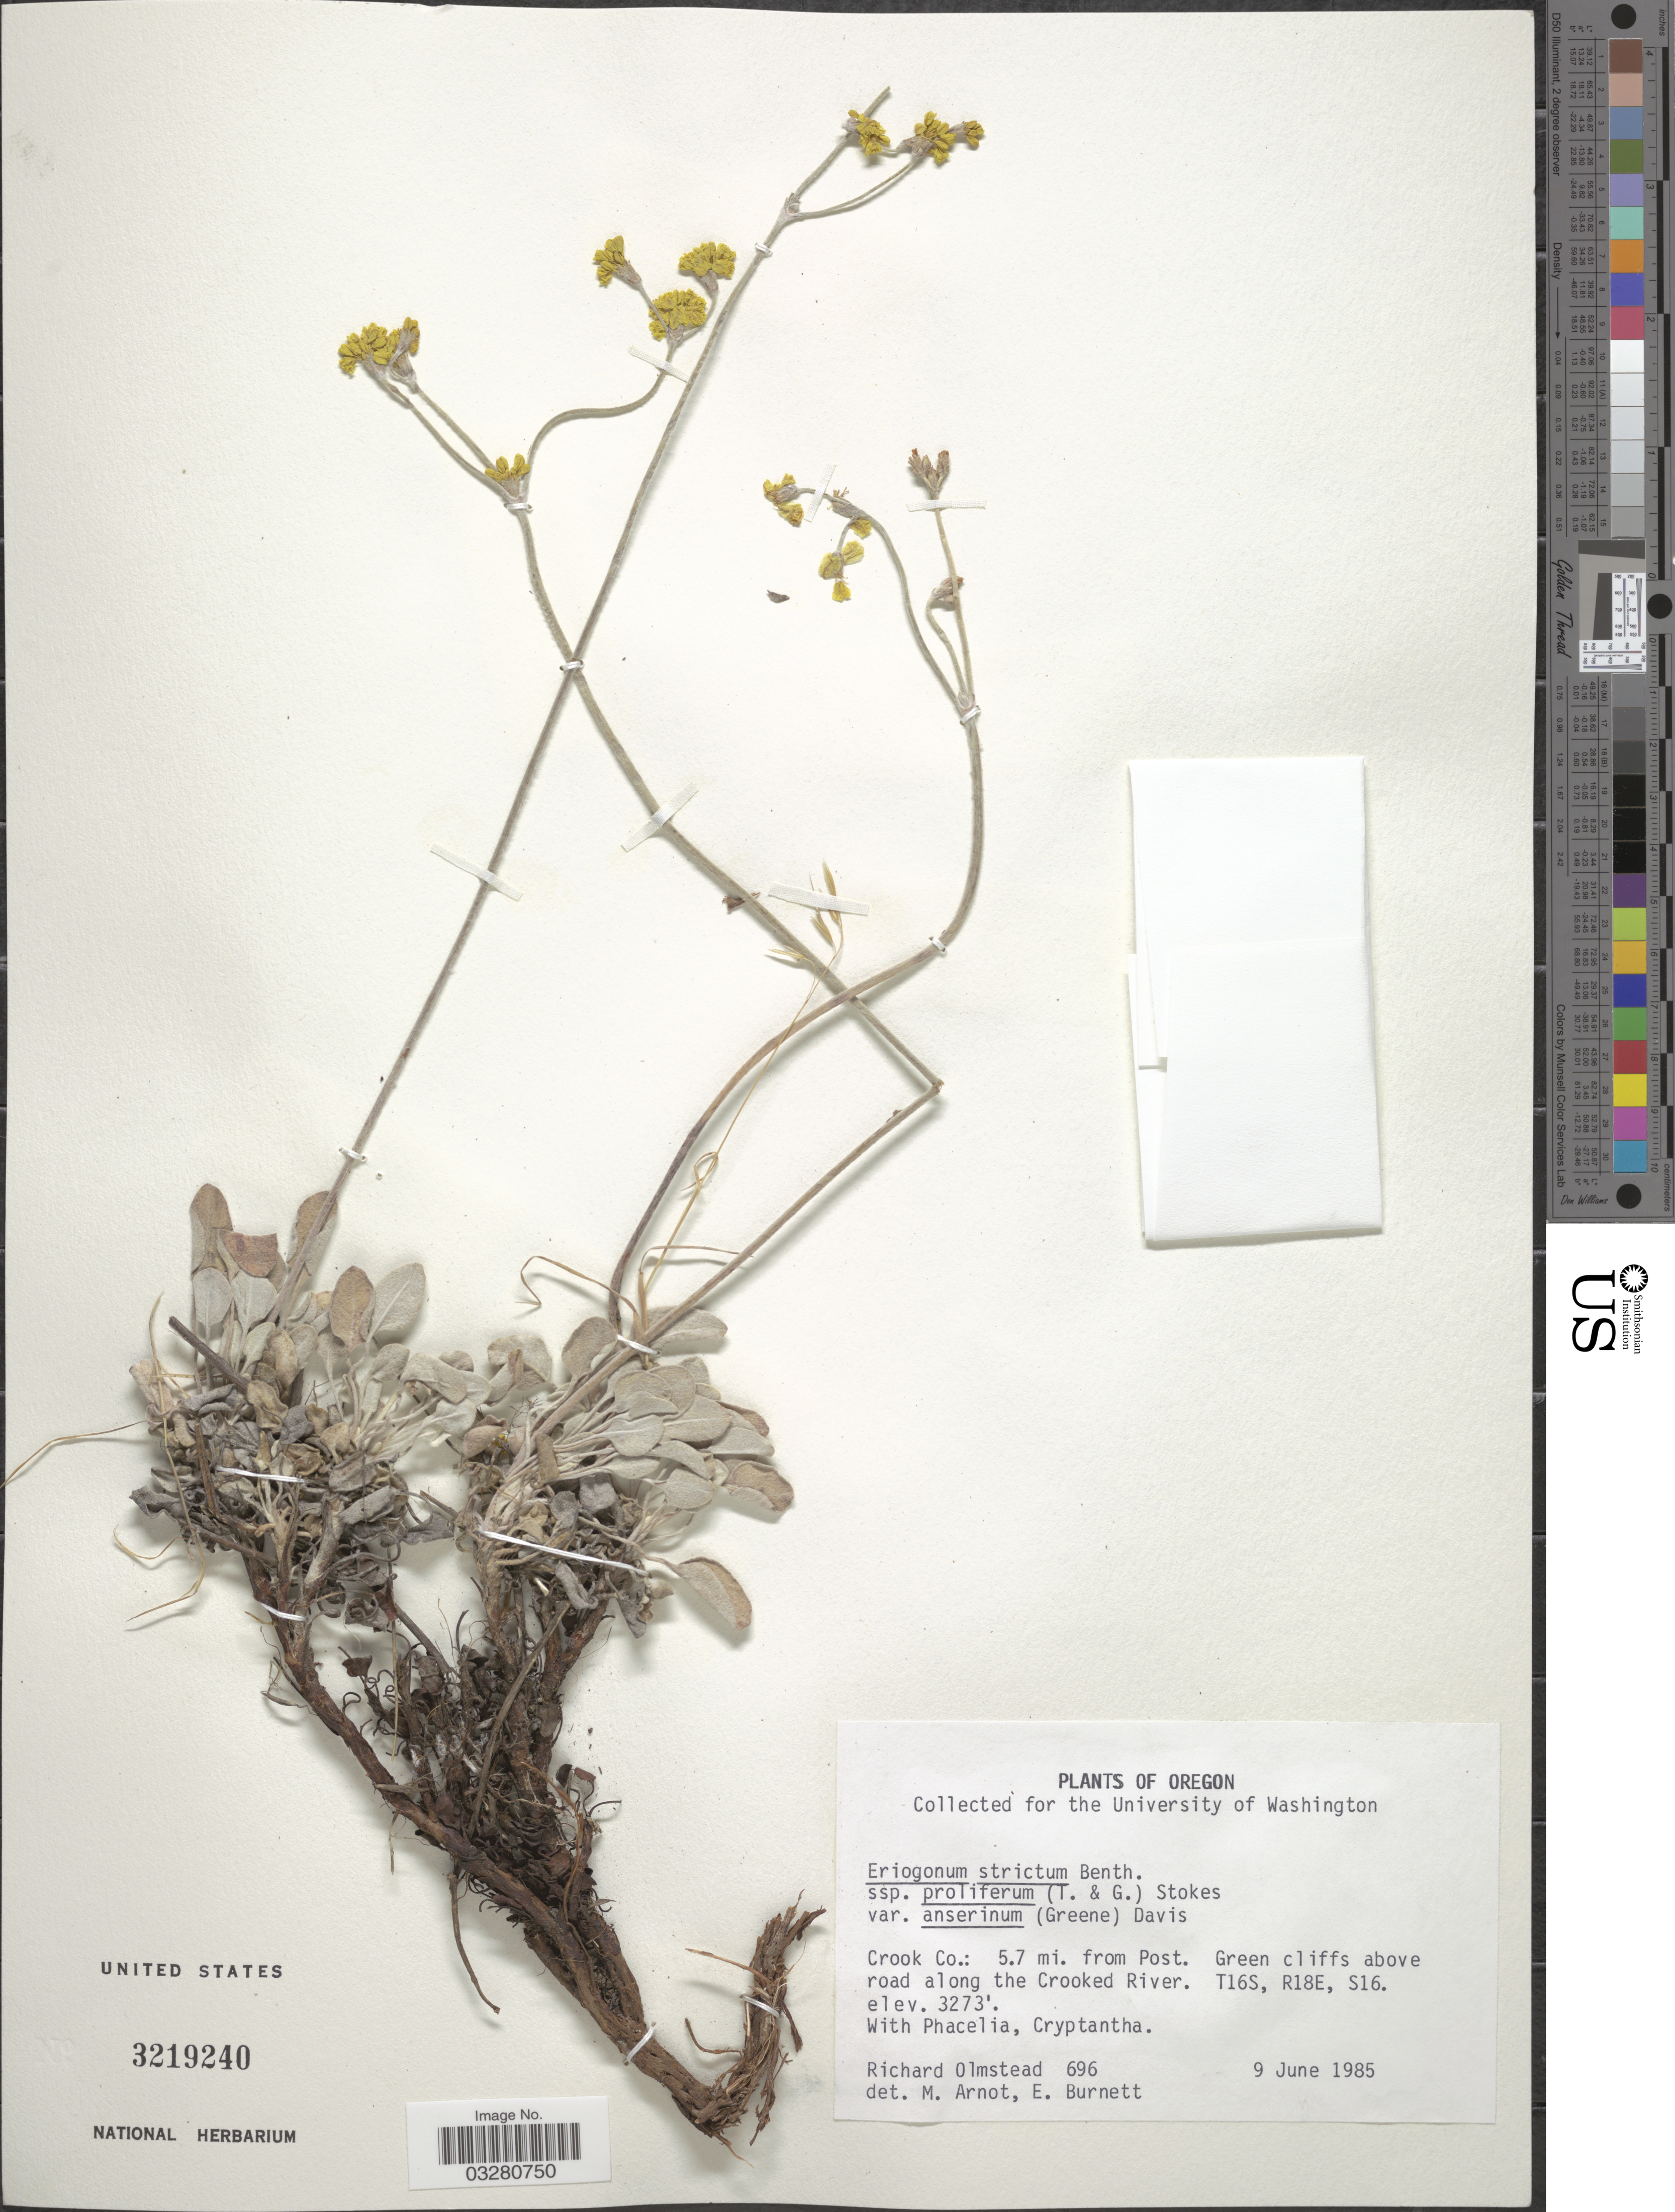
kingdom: Plantae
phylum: Tracheophyta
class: Magnoliopsida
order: Caryophyllales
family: Polygonaceae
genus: Eriogonum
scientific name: Eriogonum strictum subsp. anserinum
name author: (Greene) Munz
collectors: R. Olmstead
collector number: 696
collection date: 1985-06-09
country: United States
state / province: Oregon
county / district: Crook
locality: Crook Co. : 5.7 mi. from Post. Green cliffs above road along the Crooked River. T16S, R18E, S16.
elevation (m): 998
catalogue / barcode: US 3219240